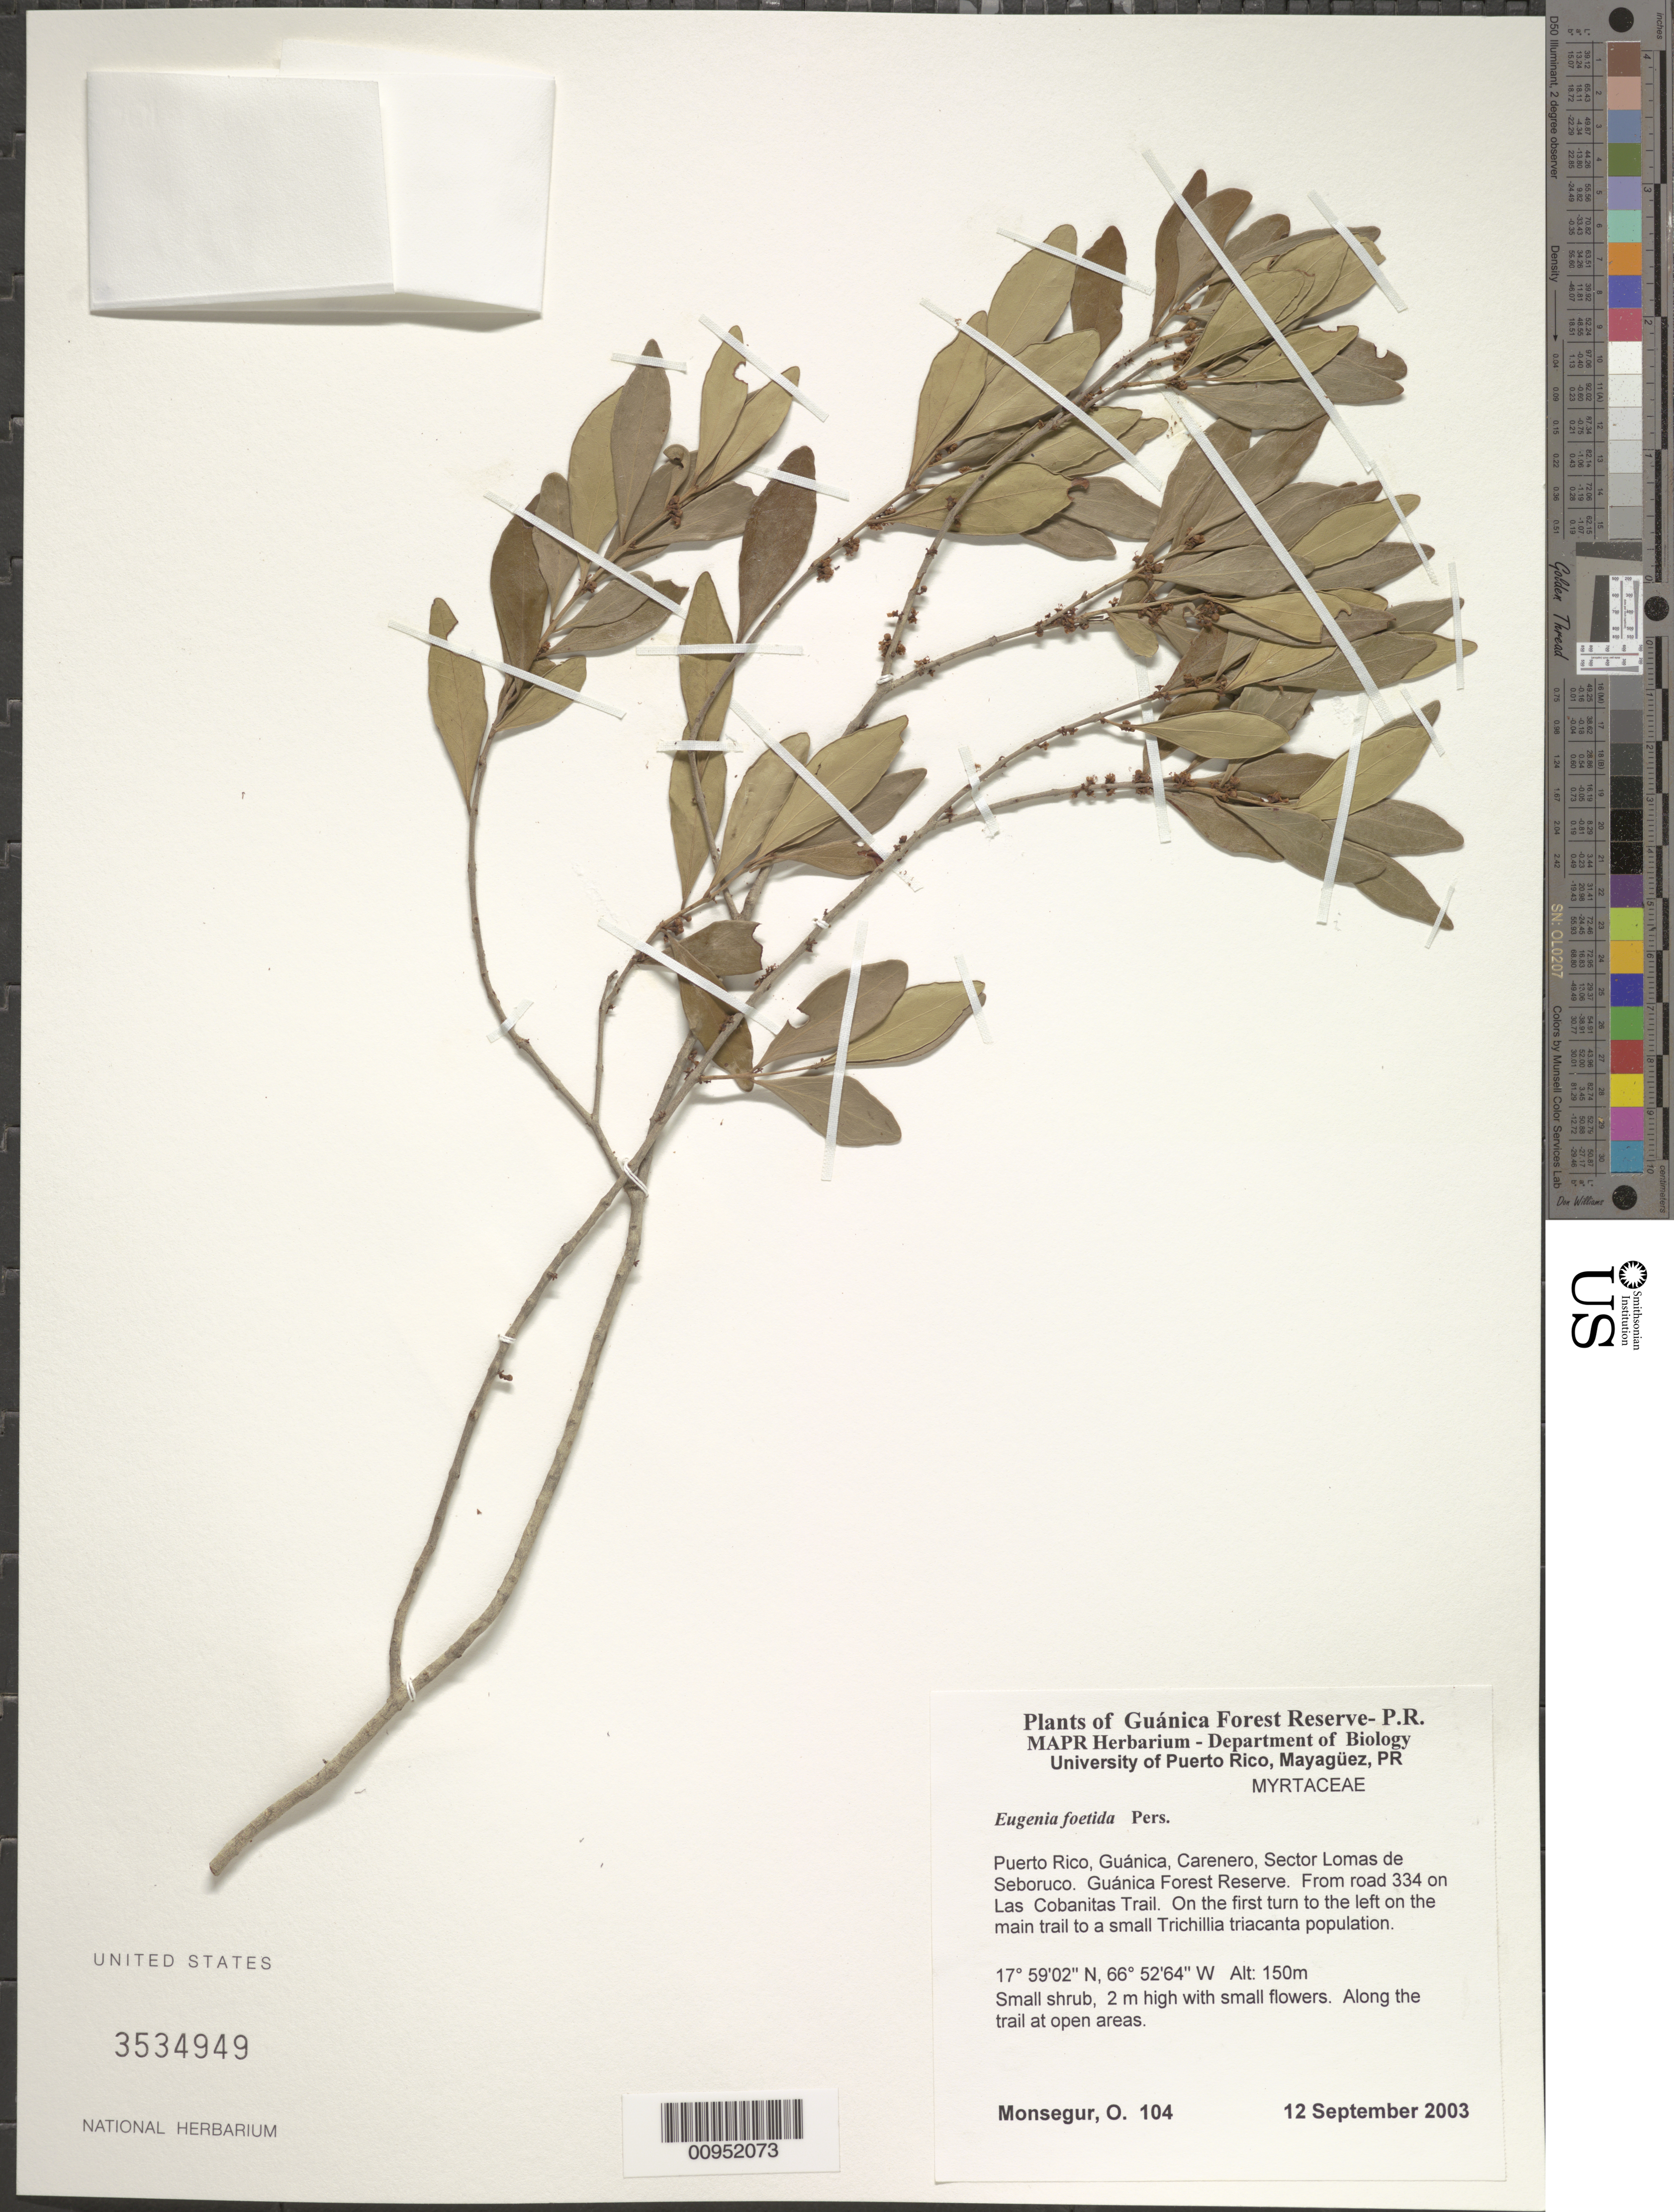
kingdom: Plantae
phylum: Tracheophyta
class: Magnoliopsida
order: Myrtales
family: Myrtaceae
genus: Eugenia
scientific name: Eugenia foetida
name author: Pers.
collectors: O. Monsegur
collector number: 104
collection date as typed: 12 Sep 2003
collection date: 2003-09-12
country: Puerto Rico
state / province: Guánica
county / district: Carenero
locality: Sector Lomas de Seboruco. Guánica Forest Reserve. From road 334 on Las Cobanitas Trail. On the first turn to the left on the main trail to a small Trichillia triacanta population.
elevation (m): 150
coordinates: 17.5902, 66.52643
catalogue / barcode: US 3534949